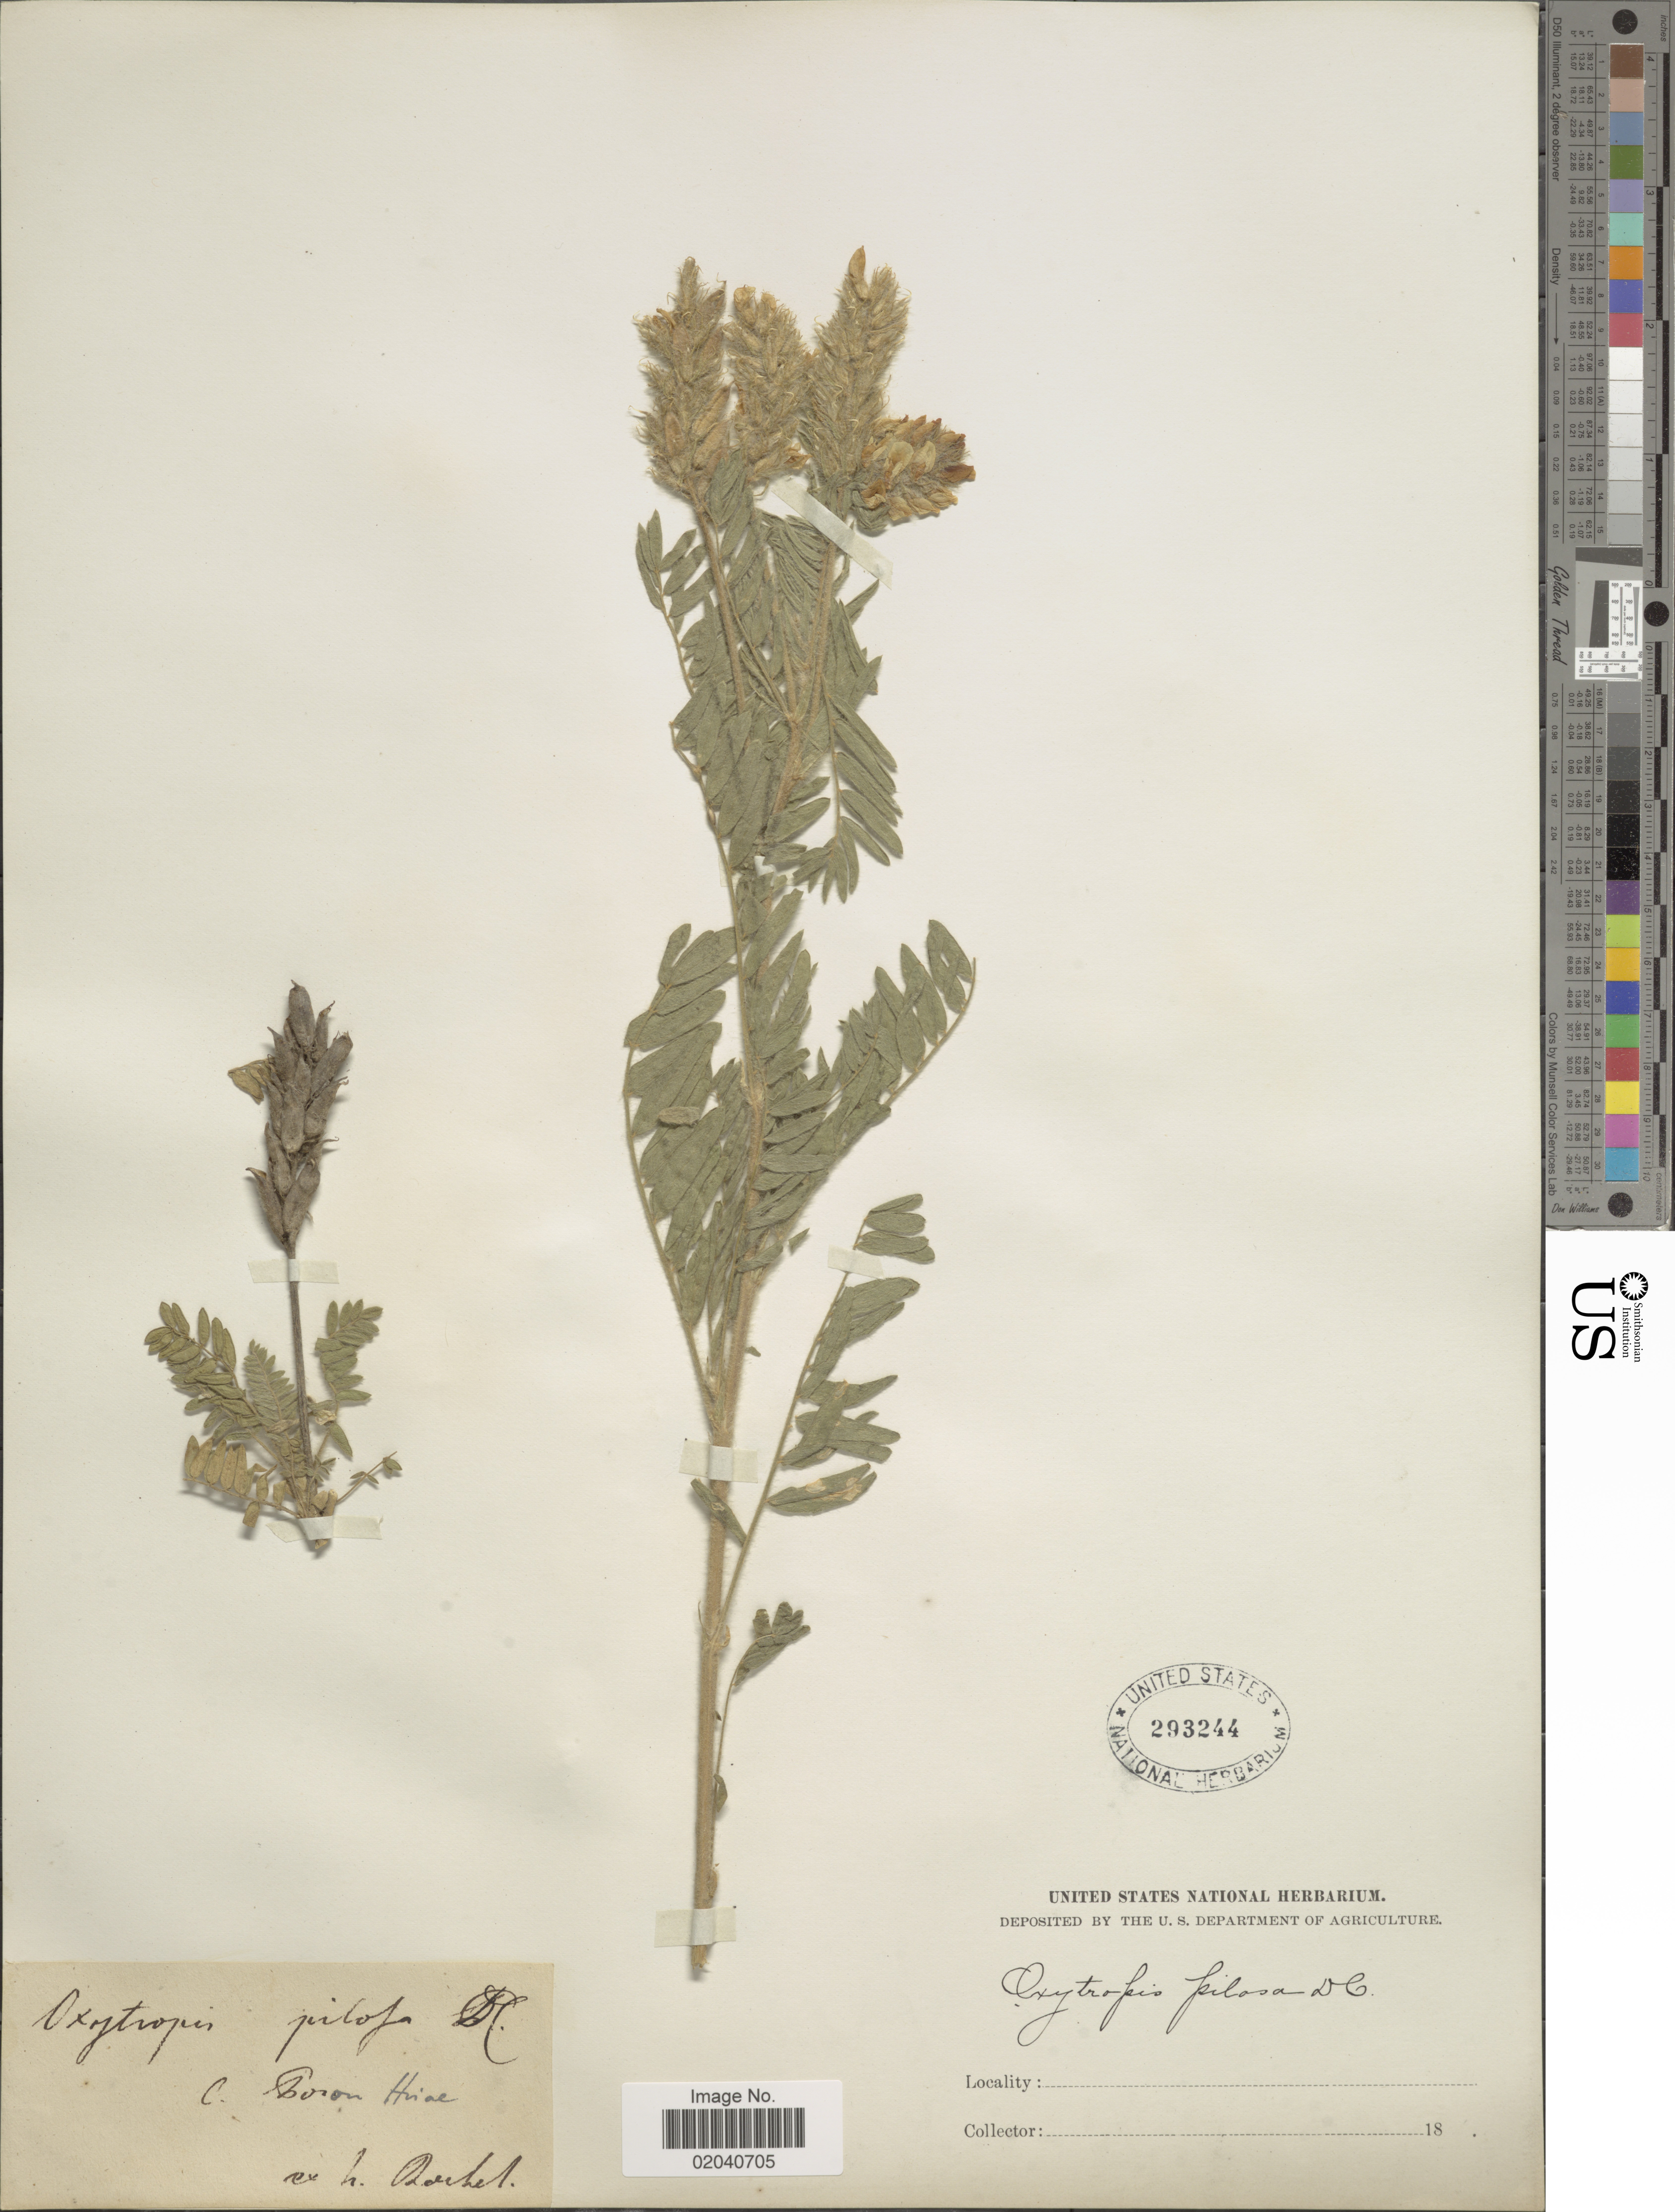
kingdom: Plantae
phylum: Tracheophyta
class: Magnoliopsida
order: Fabales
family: Fabaceae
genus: Oxytropis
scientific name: Oxytropis pilosa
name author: (L.) DC.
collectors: ex Herb. Rochel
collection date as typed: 18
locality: C. Boron Hiae [interpreted]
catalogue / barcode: US 293244